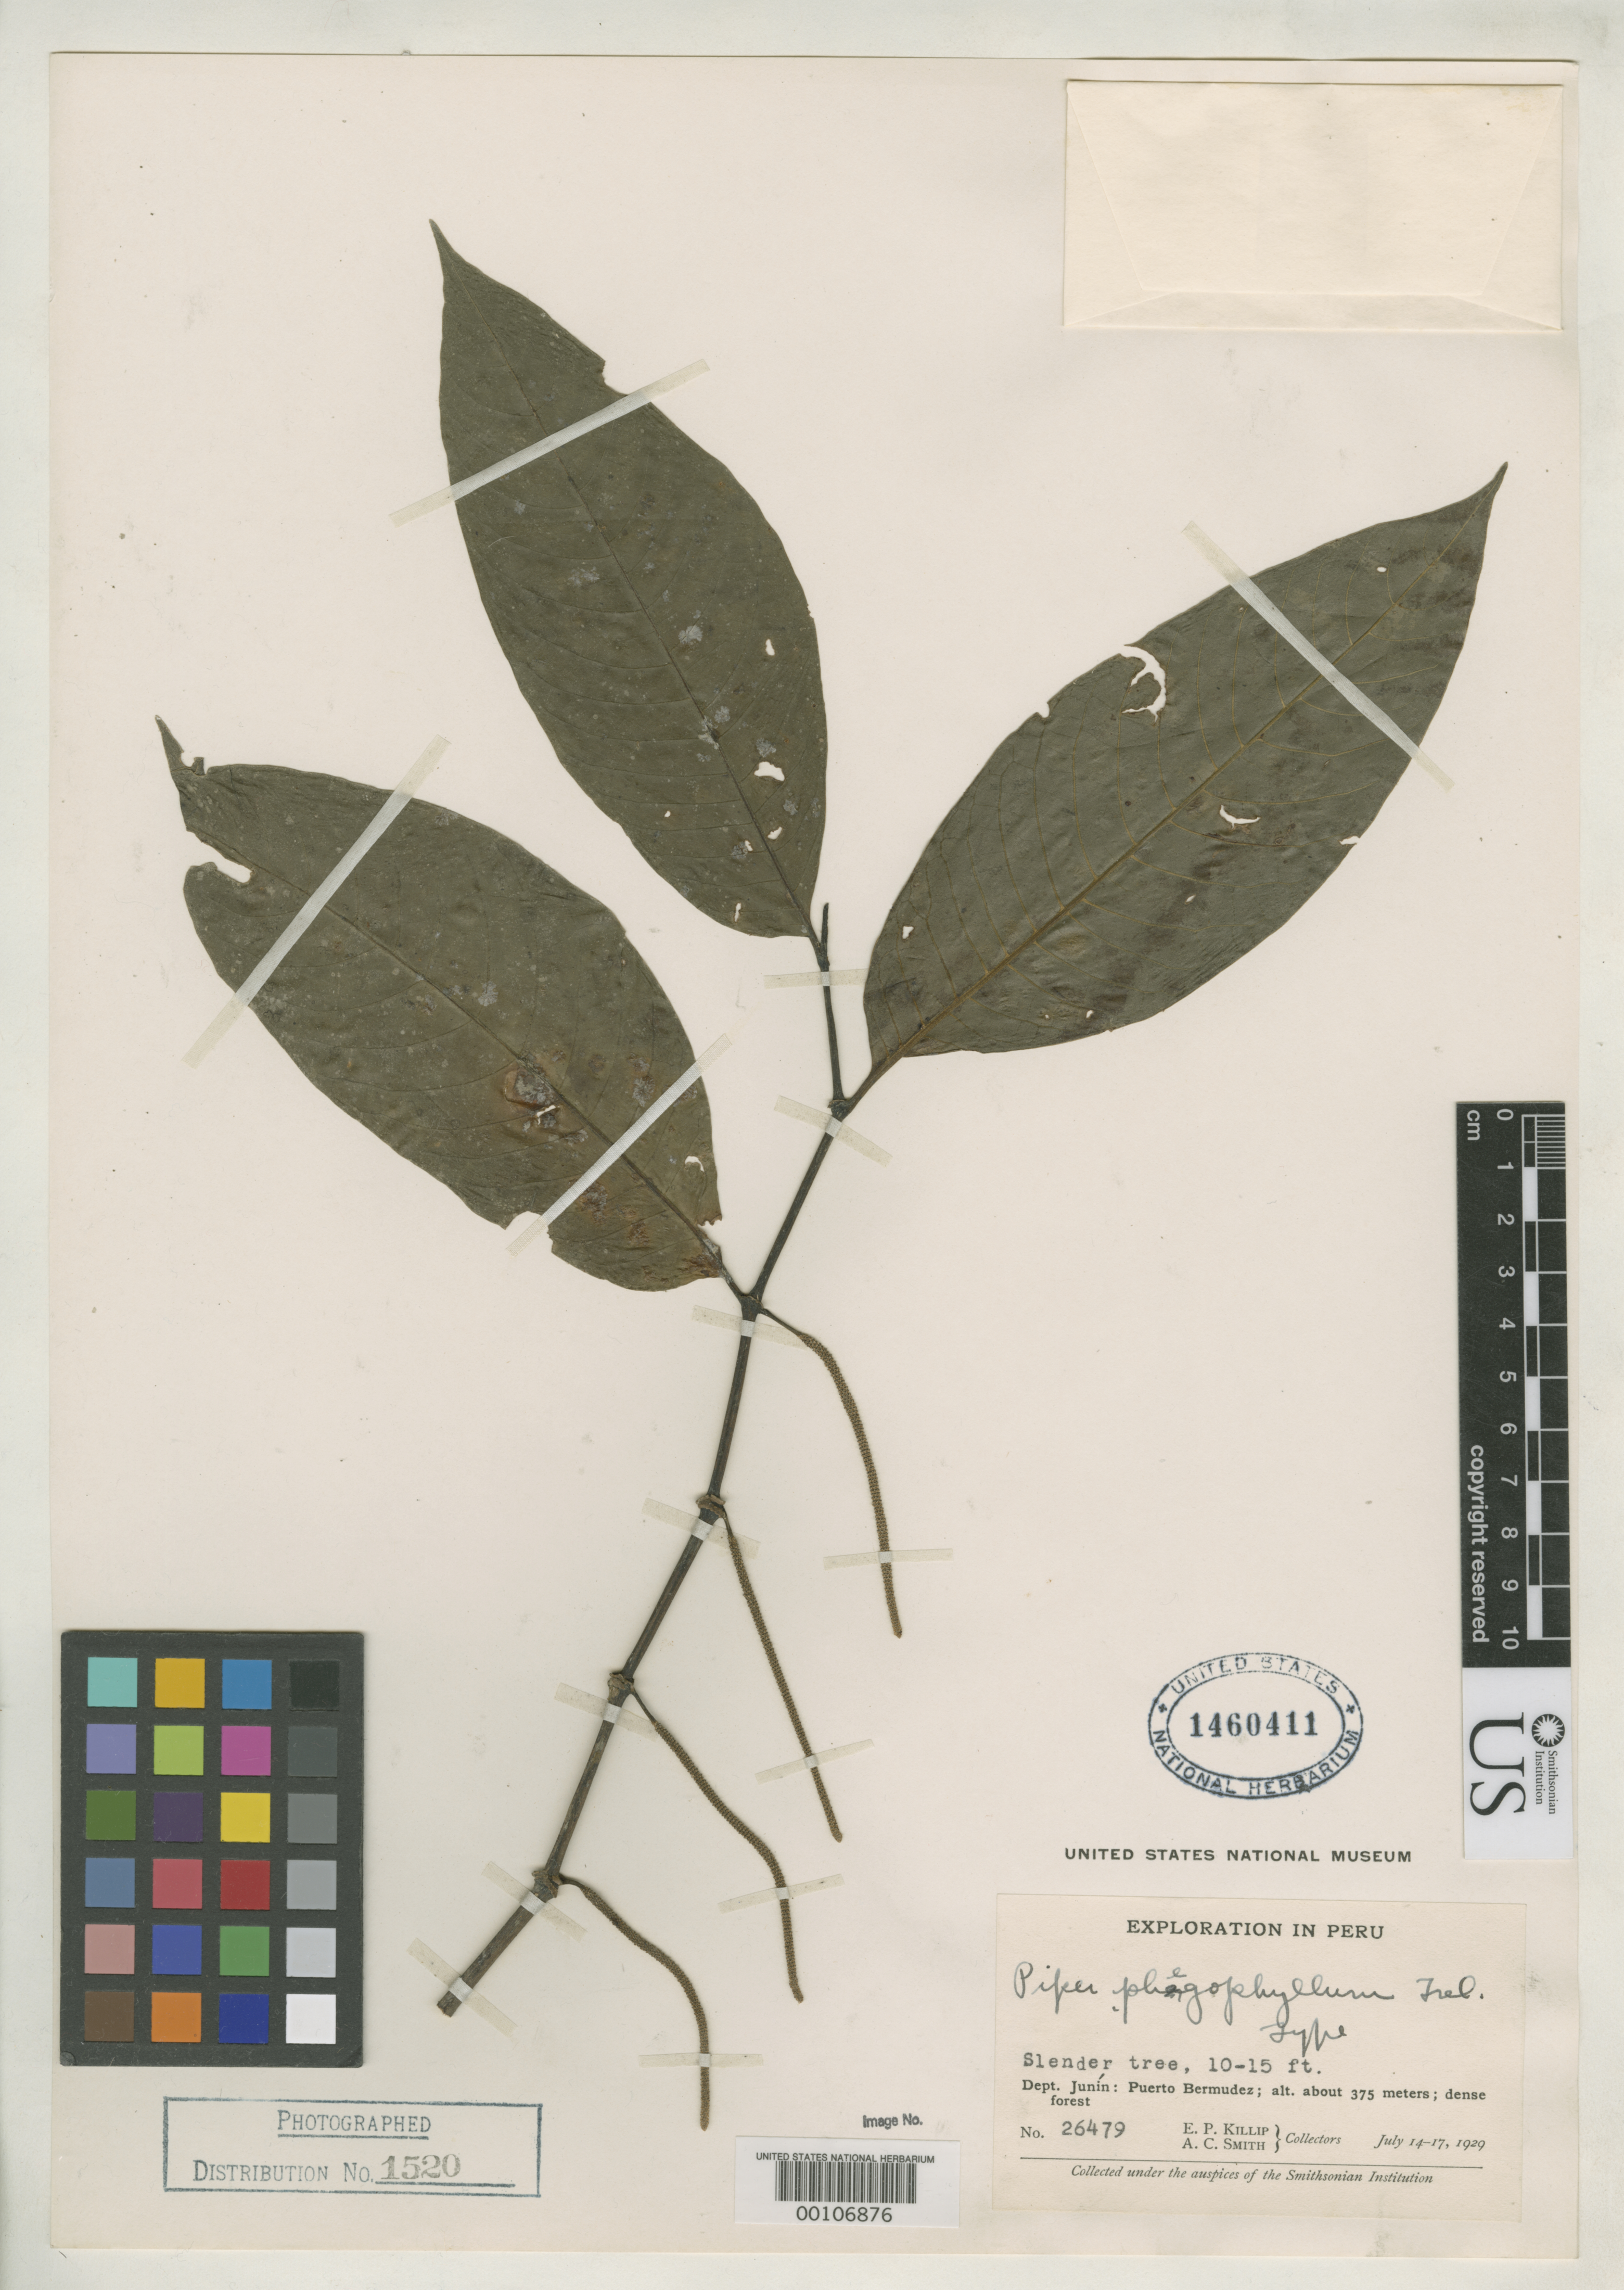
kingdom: Plantae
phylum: Tracheophyta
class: Magnoliopsida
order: Piperales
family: Piperaceae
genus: Piper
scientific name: Piper phegophyllum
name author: Trel. in J.F. Macbr.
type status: Holotype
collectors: E. P. Killip & A. C. Smith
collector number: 26479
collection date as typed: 14 Jul 1929 to 17 Jul 1929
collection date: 1929-07-14/1929-07-17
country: Peru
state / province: Junín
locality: Puerto Bermudez.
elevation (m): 375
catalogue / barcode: US 1460411